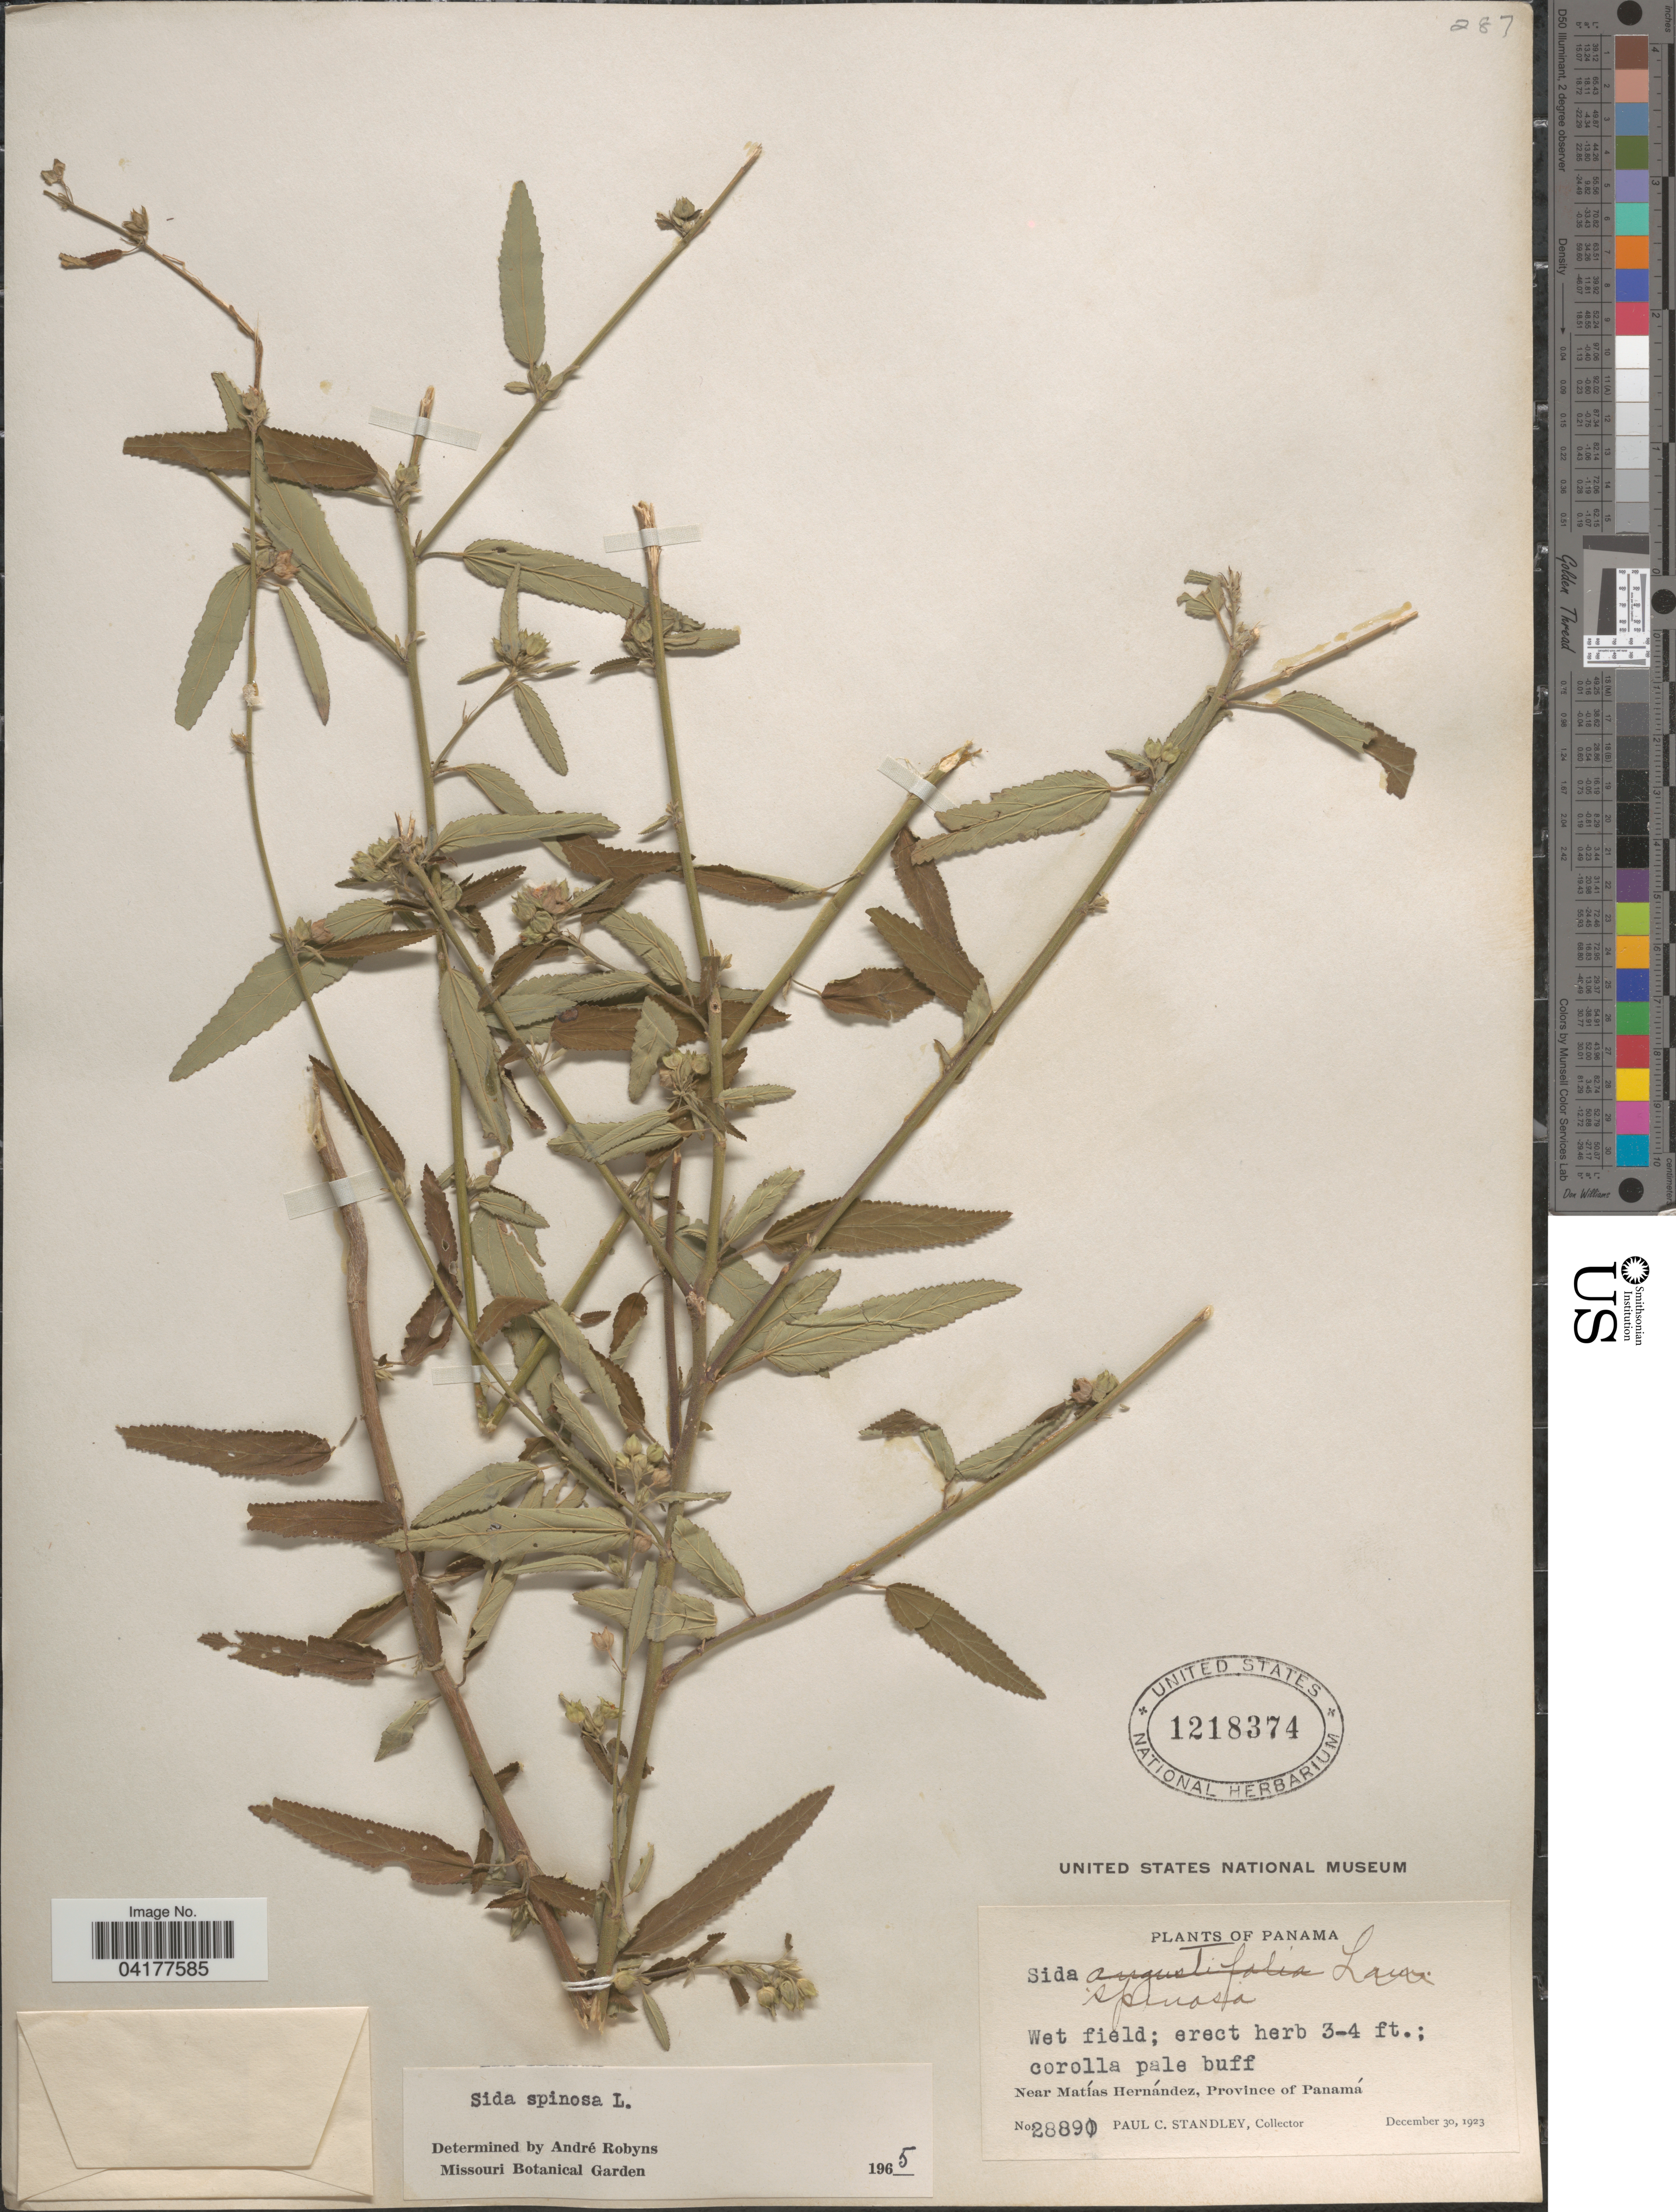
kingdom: Plantae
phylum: Tracheophyta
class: Magnoliopsida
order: Malvales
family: Malvaceae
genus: Sida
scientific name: Sida spinosa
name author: L.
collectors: P. C. Standley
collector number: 28890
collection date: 1923-12-30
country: Panama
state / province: Panamá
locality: Near Matías Hernández.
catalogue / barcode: US 1218374